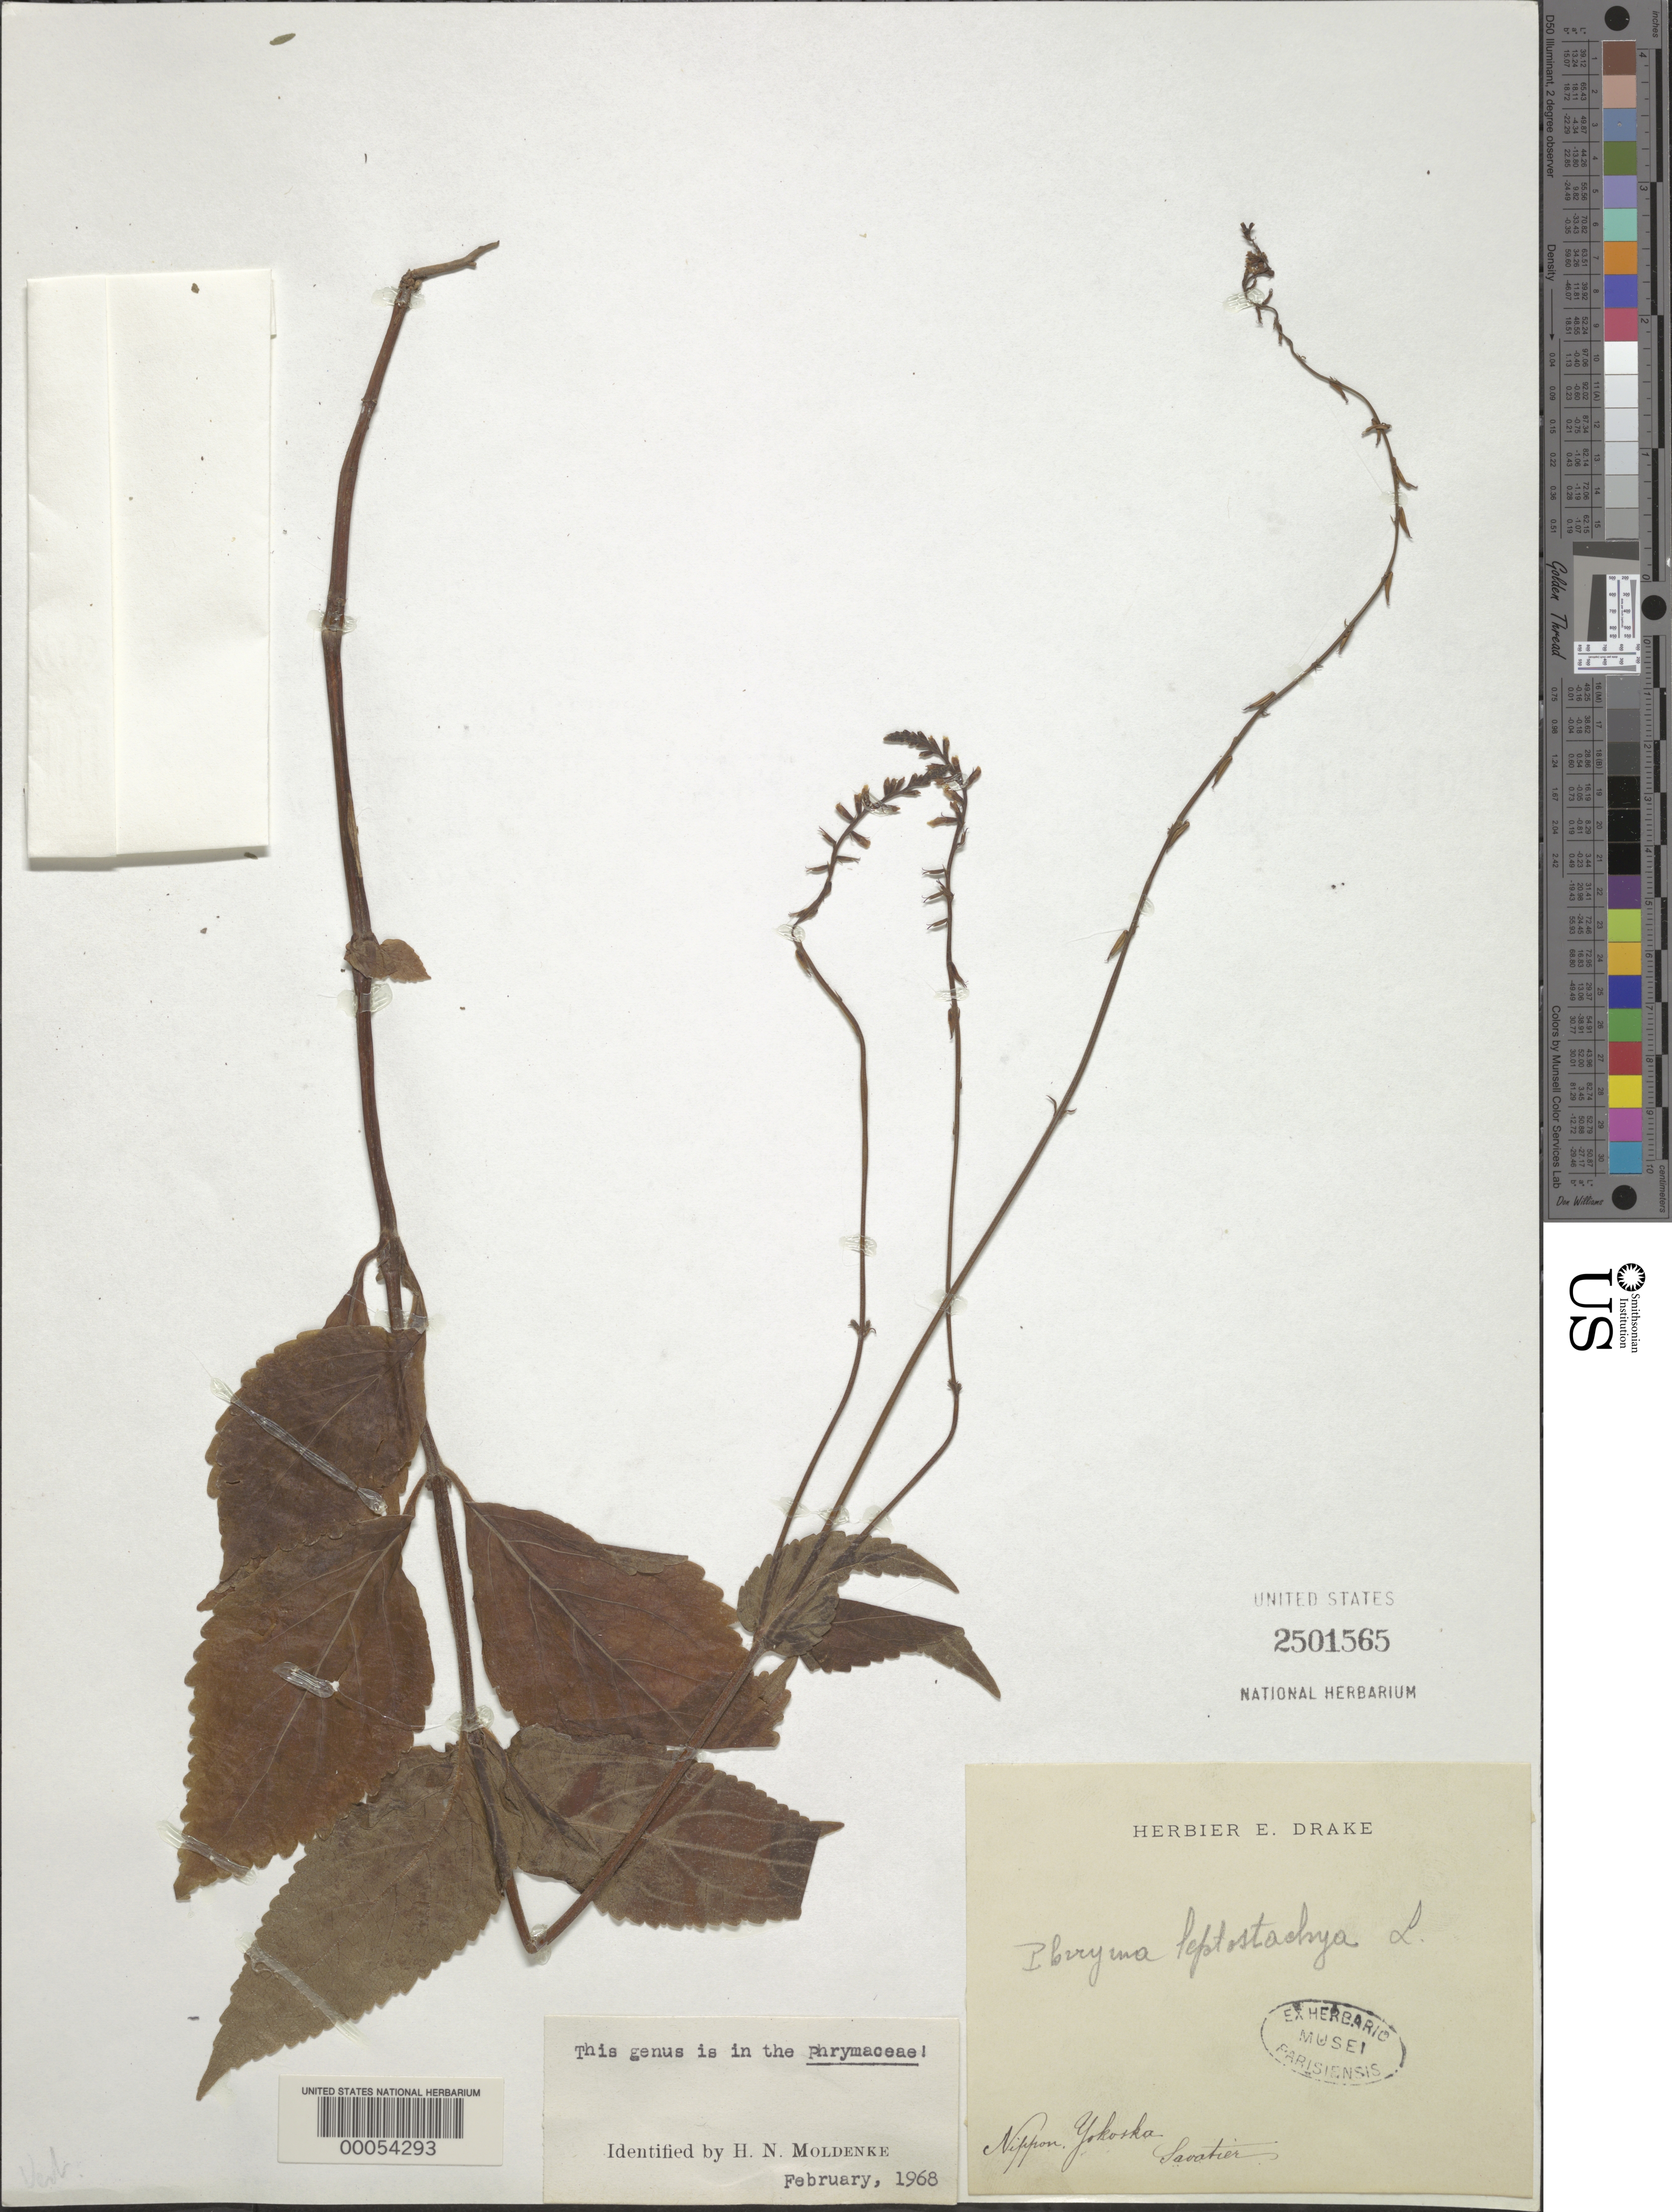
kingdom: Plantae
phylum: Tracheophyta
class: Magnoliopsida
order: Lamiales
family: Phrymaceae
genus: Phryma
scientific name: Phryma leptostachya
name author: L.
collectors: P. Savatier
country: Japan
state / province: Kanagawa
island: Honshu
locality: Yokosuka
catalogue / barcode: US 2501565